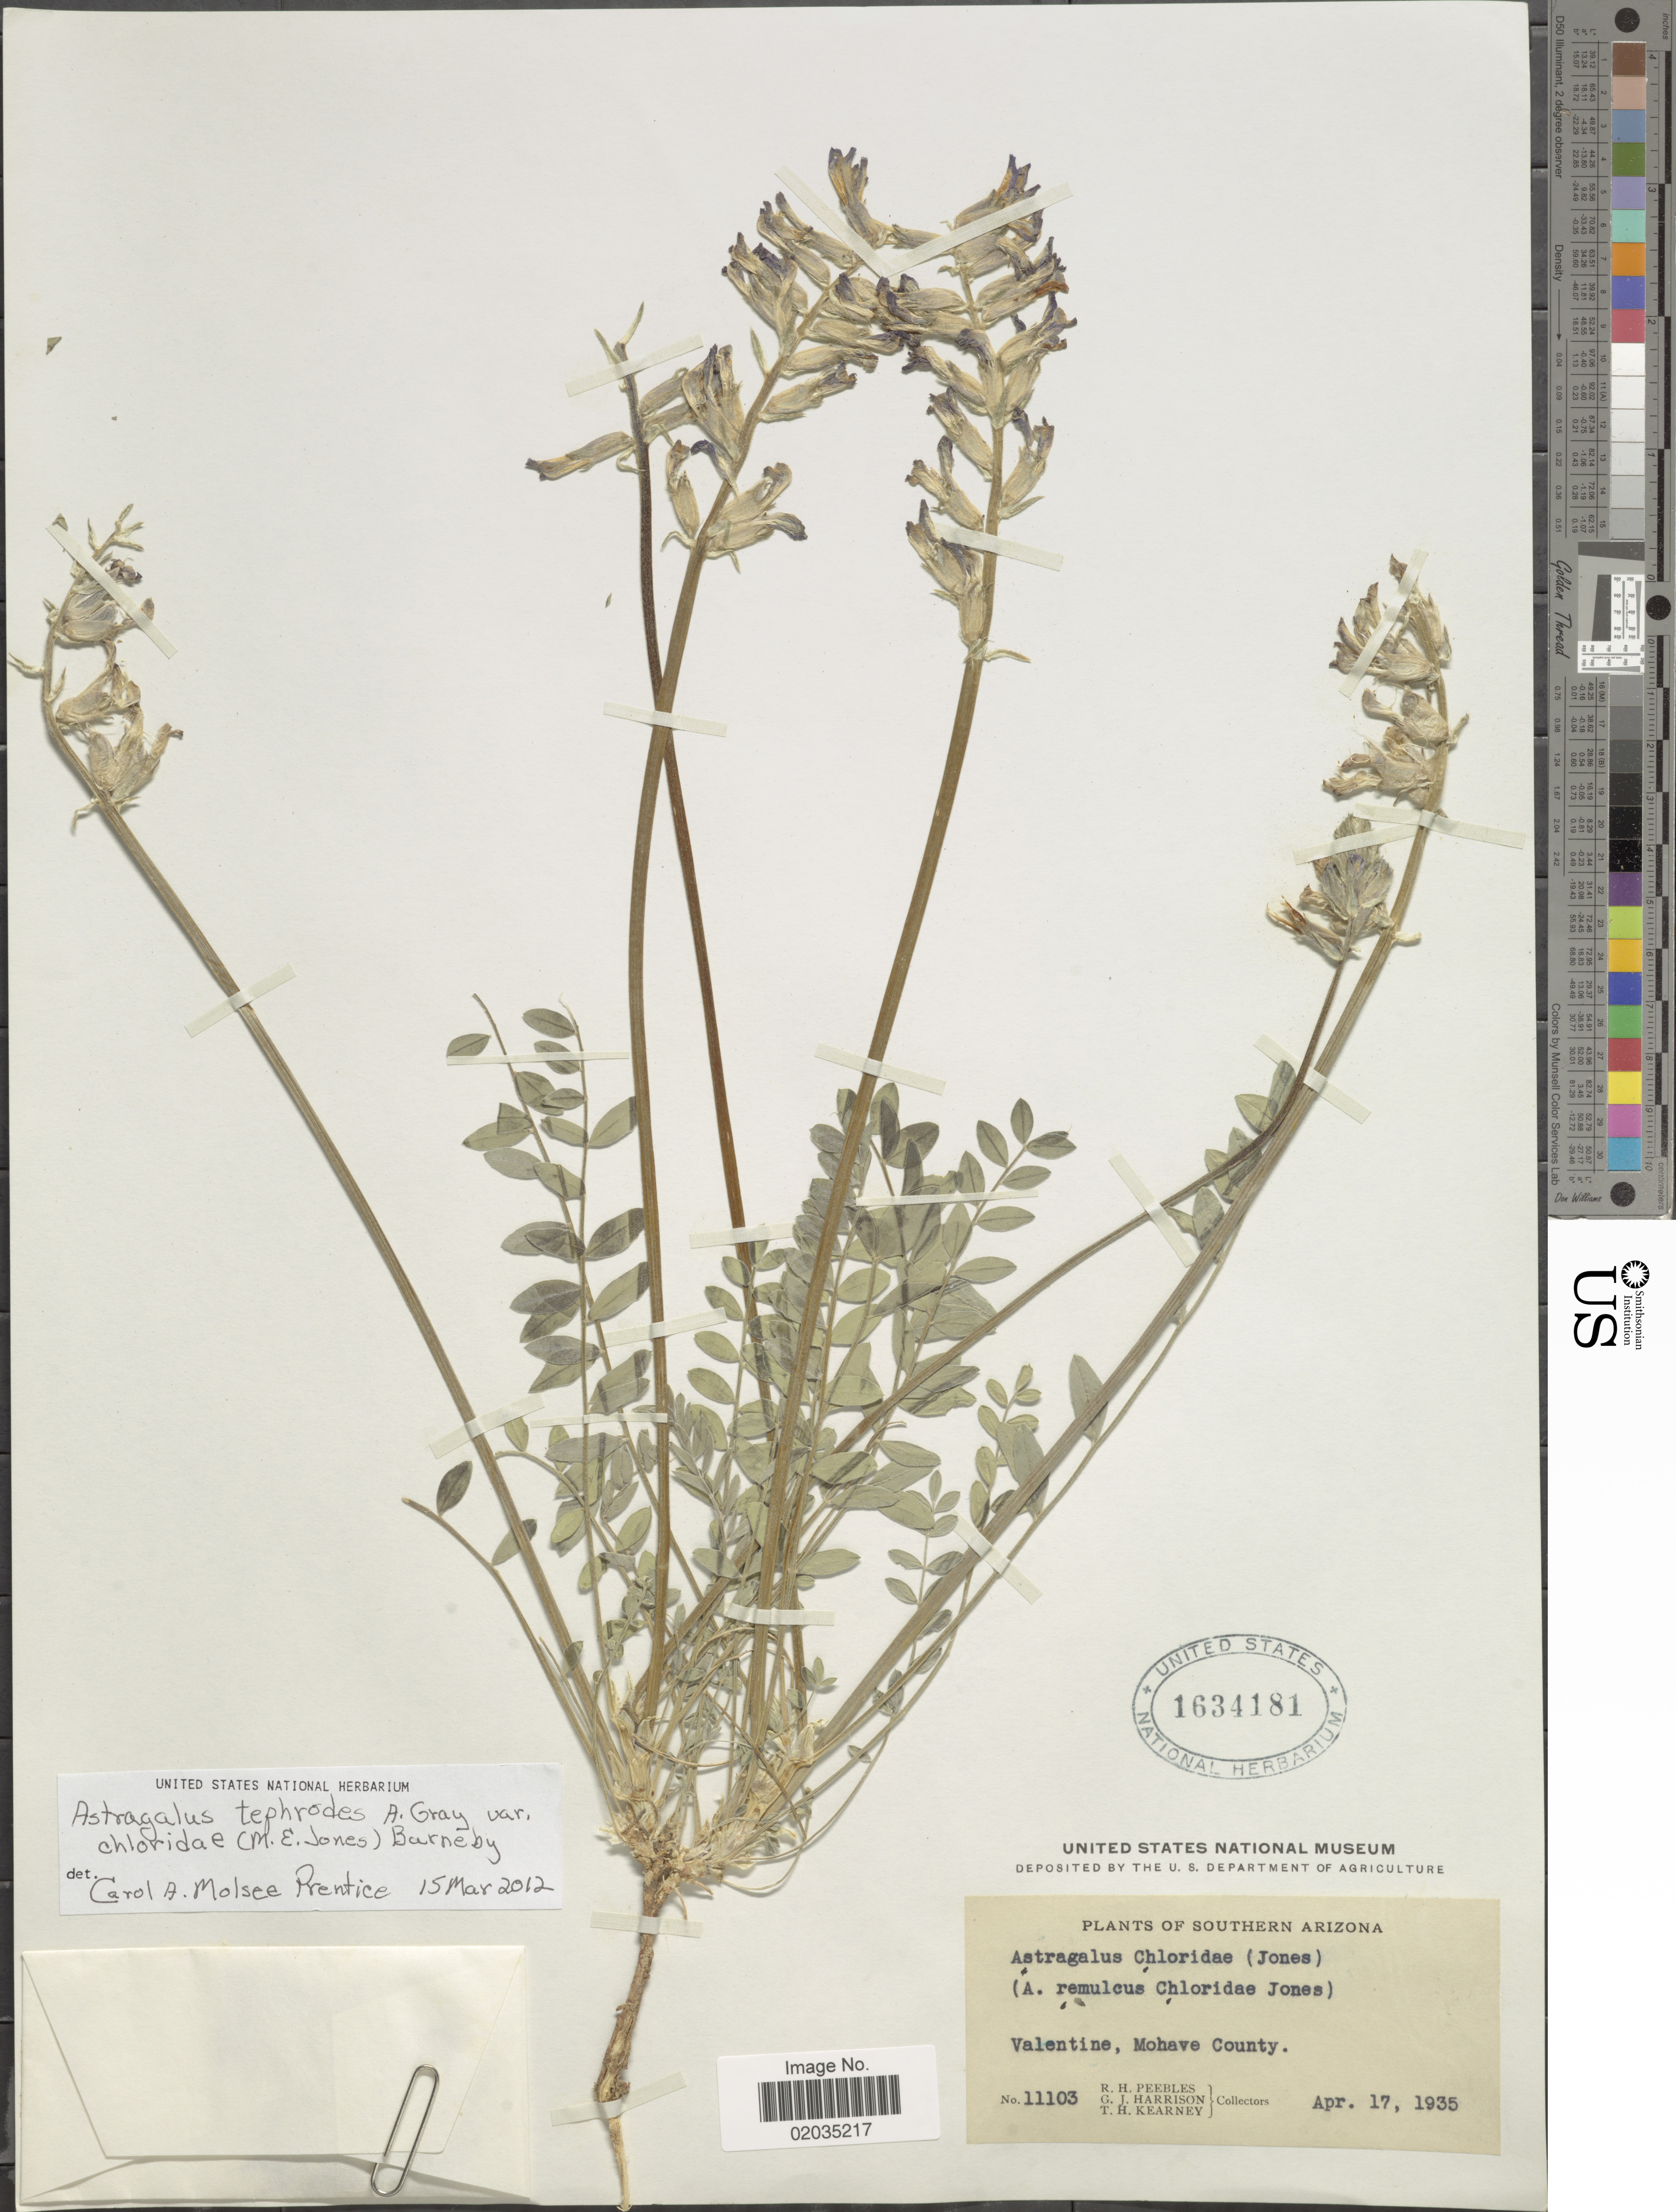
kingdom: Plantae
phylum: Tracheophyta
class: Magnoliopsida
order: Fabales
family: Fabaceae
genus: Astragalus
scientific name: Astragalus tephrodes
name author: A. Gray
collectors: R. H. Peebles, G. J. Harrison & T. H. Kearney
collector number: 11103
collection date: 1935-04-17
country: United States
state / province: Arizona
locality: Southern Arizona, Valentine, Mohave County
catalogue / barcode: US 1634181